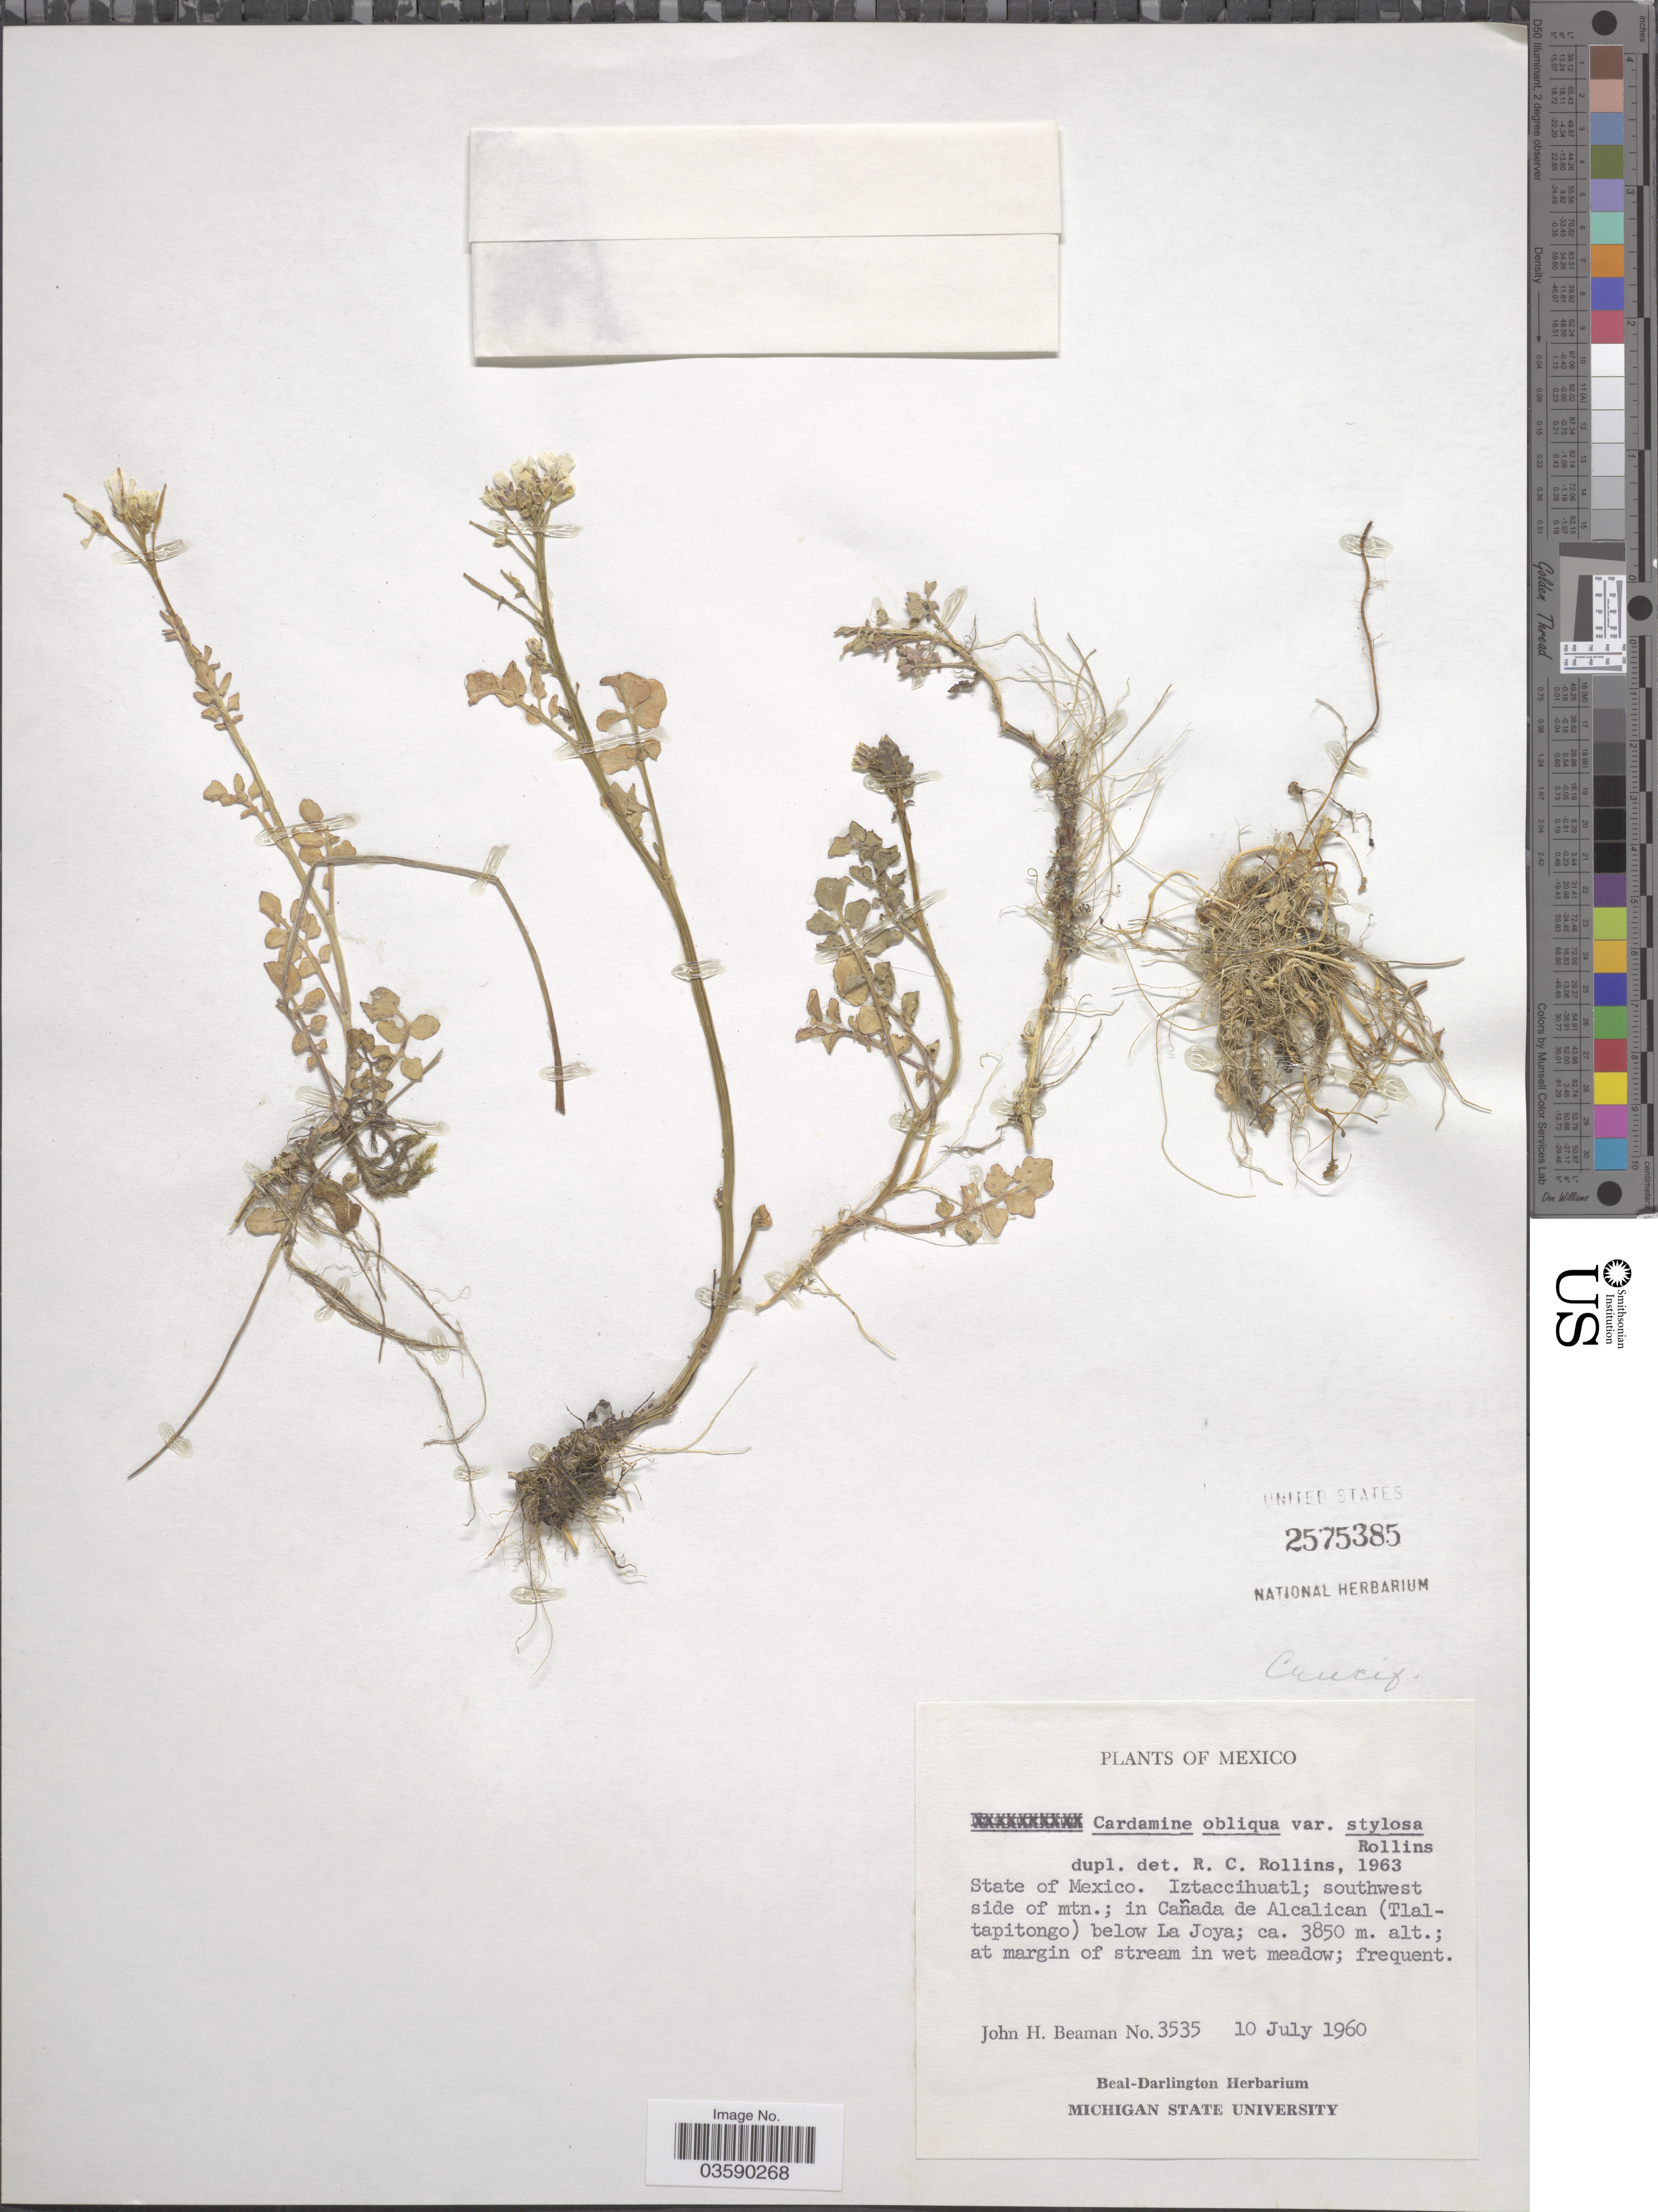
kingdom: Plantae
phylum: Tracheophyta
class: Magnoliopsida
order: Brassicales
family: Brassicaceae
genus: Cardamine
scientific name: Cardamine obliqua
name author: Hochst. ex A. Rich.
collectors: J. H. Beaman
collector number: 3535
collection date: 1960-07-10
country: Mexico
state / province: México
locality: State of Mexico. Iztaccihuatl; southwest side of mtn.; in Cañada de Alcalican (Tlal-tapitongo) below La Joya. At margin of stream in wet meadow.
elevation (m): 3850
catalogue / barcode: US 2575385